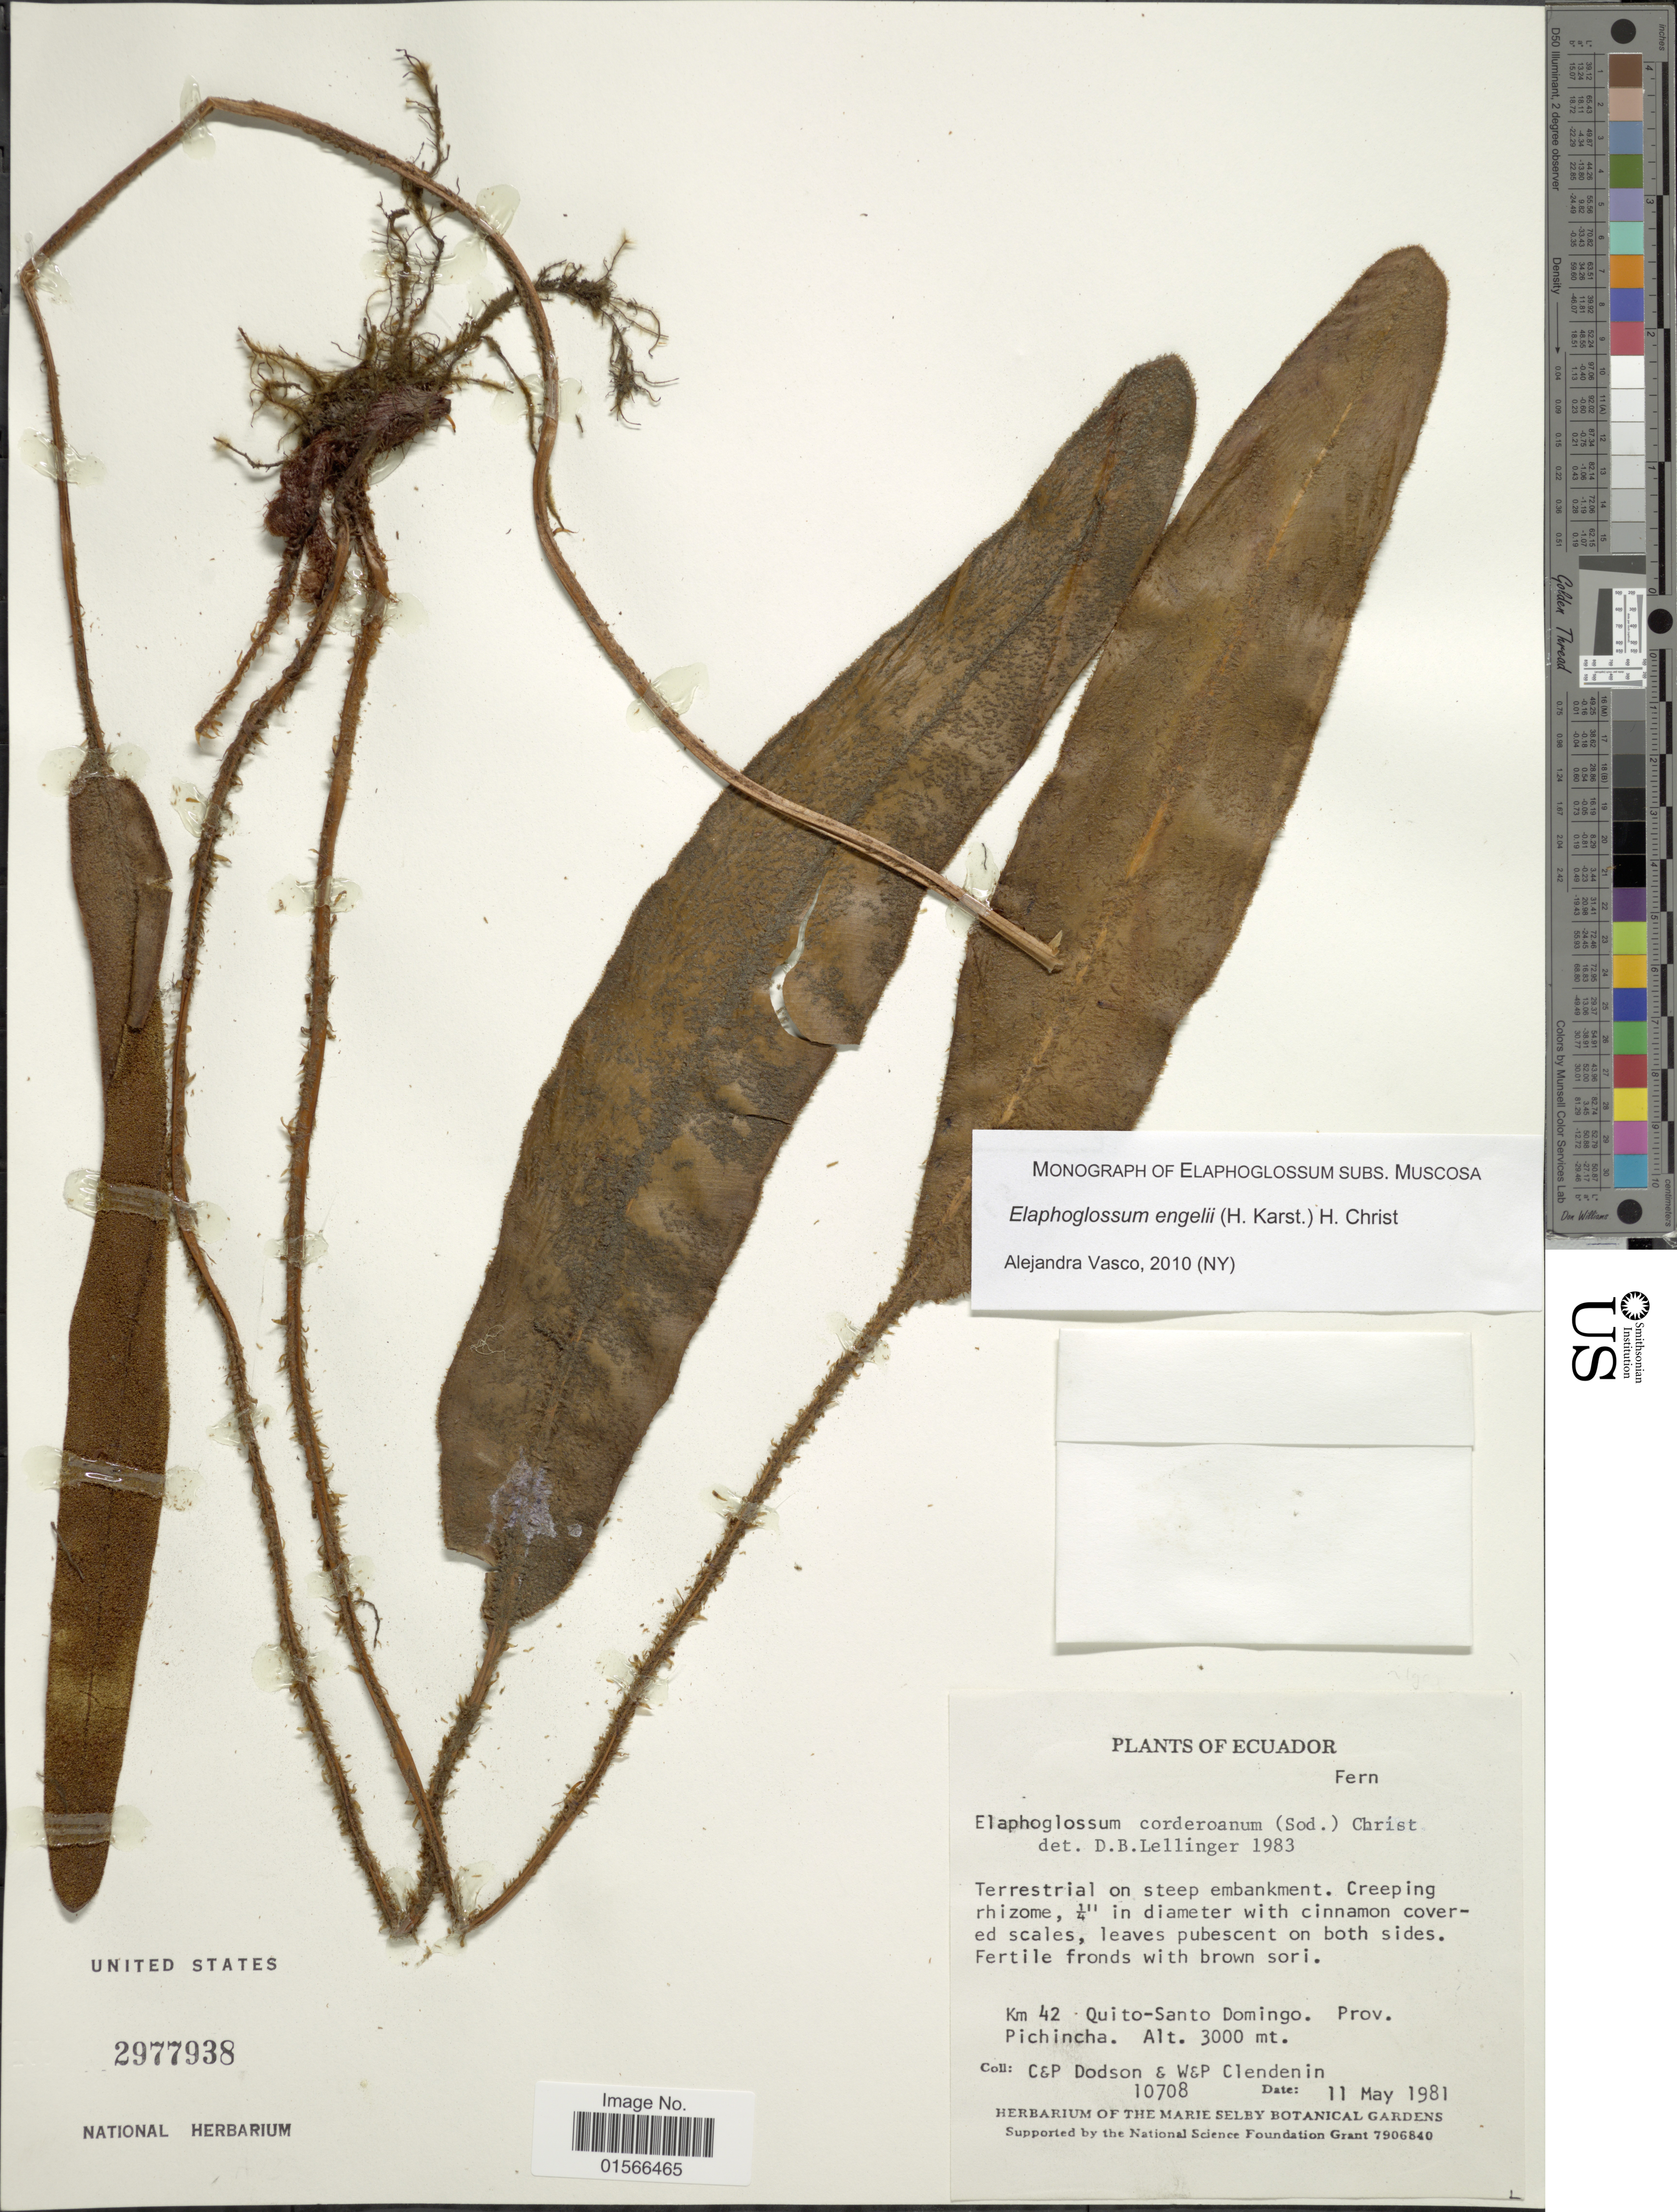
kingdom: Plantae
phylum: Tracheophyta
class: Polypodiopsida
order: Polypodiales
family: Dryopteridaceae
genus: Elaphoglossum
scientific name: Elaphoglossum engelii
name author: (H. Karst.) Christ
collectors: C. Dodson, W. R. Dodson, W. Clendenin & P. Clendenin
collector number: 10708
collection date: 1981-05-11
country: Ecuador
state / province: Pichincha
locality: Km 42 Quito-Santo Domingo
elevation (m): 3000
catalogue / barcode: US 2977938